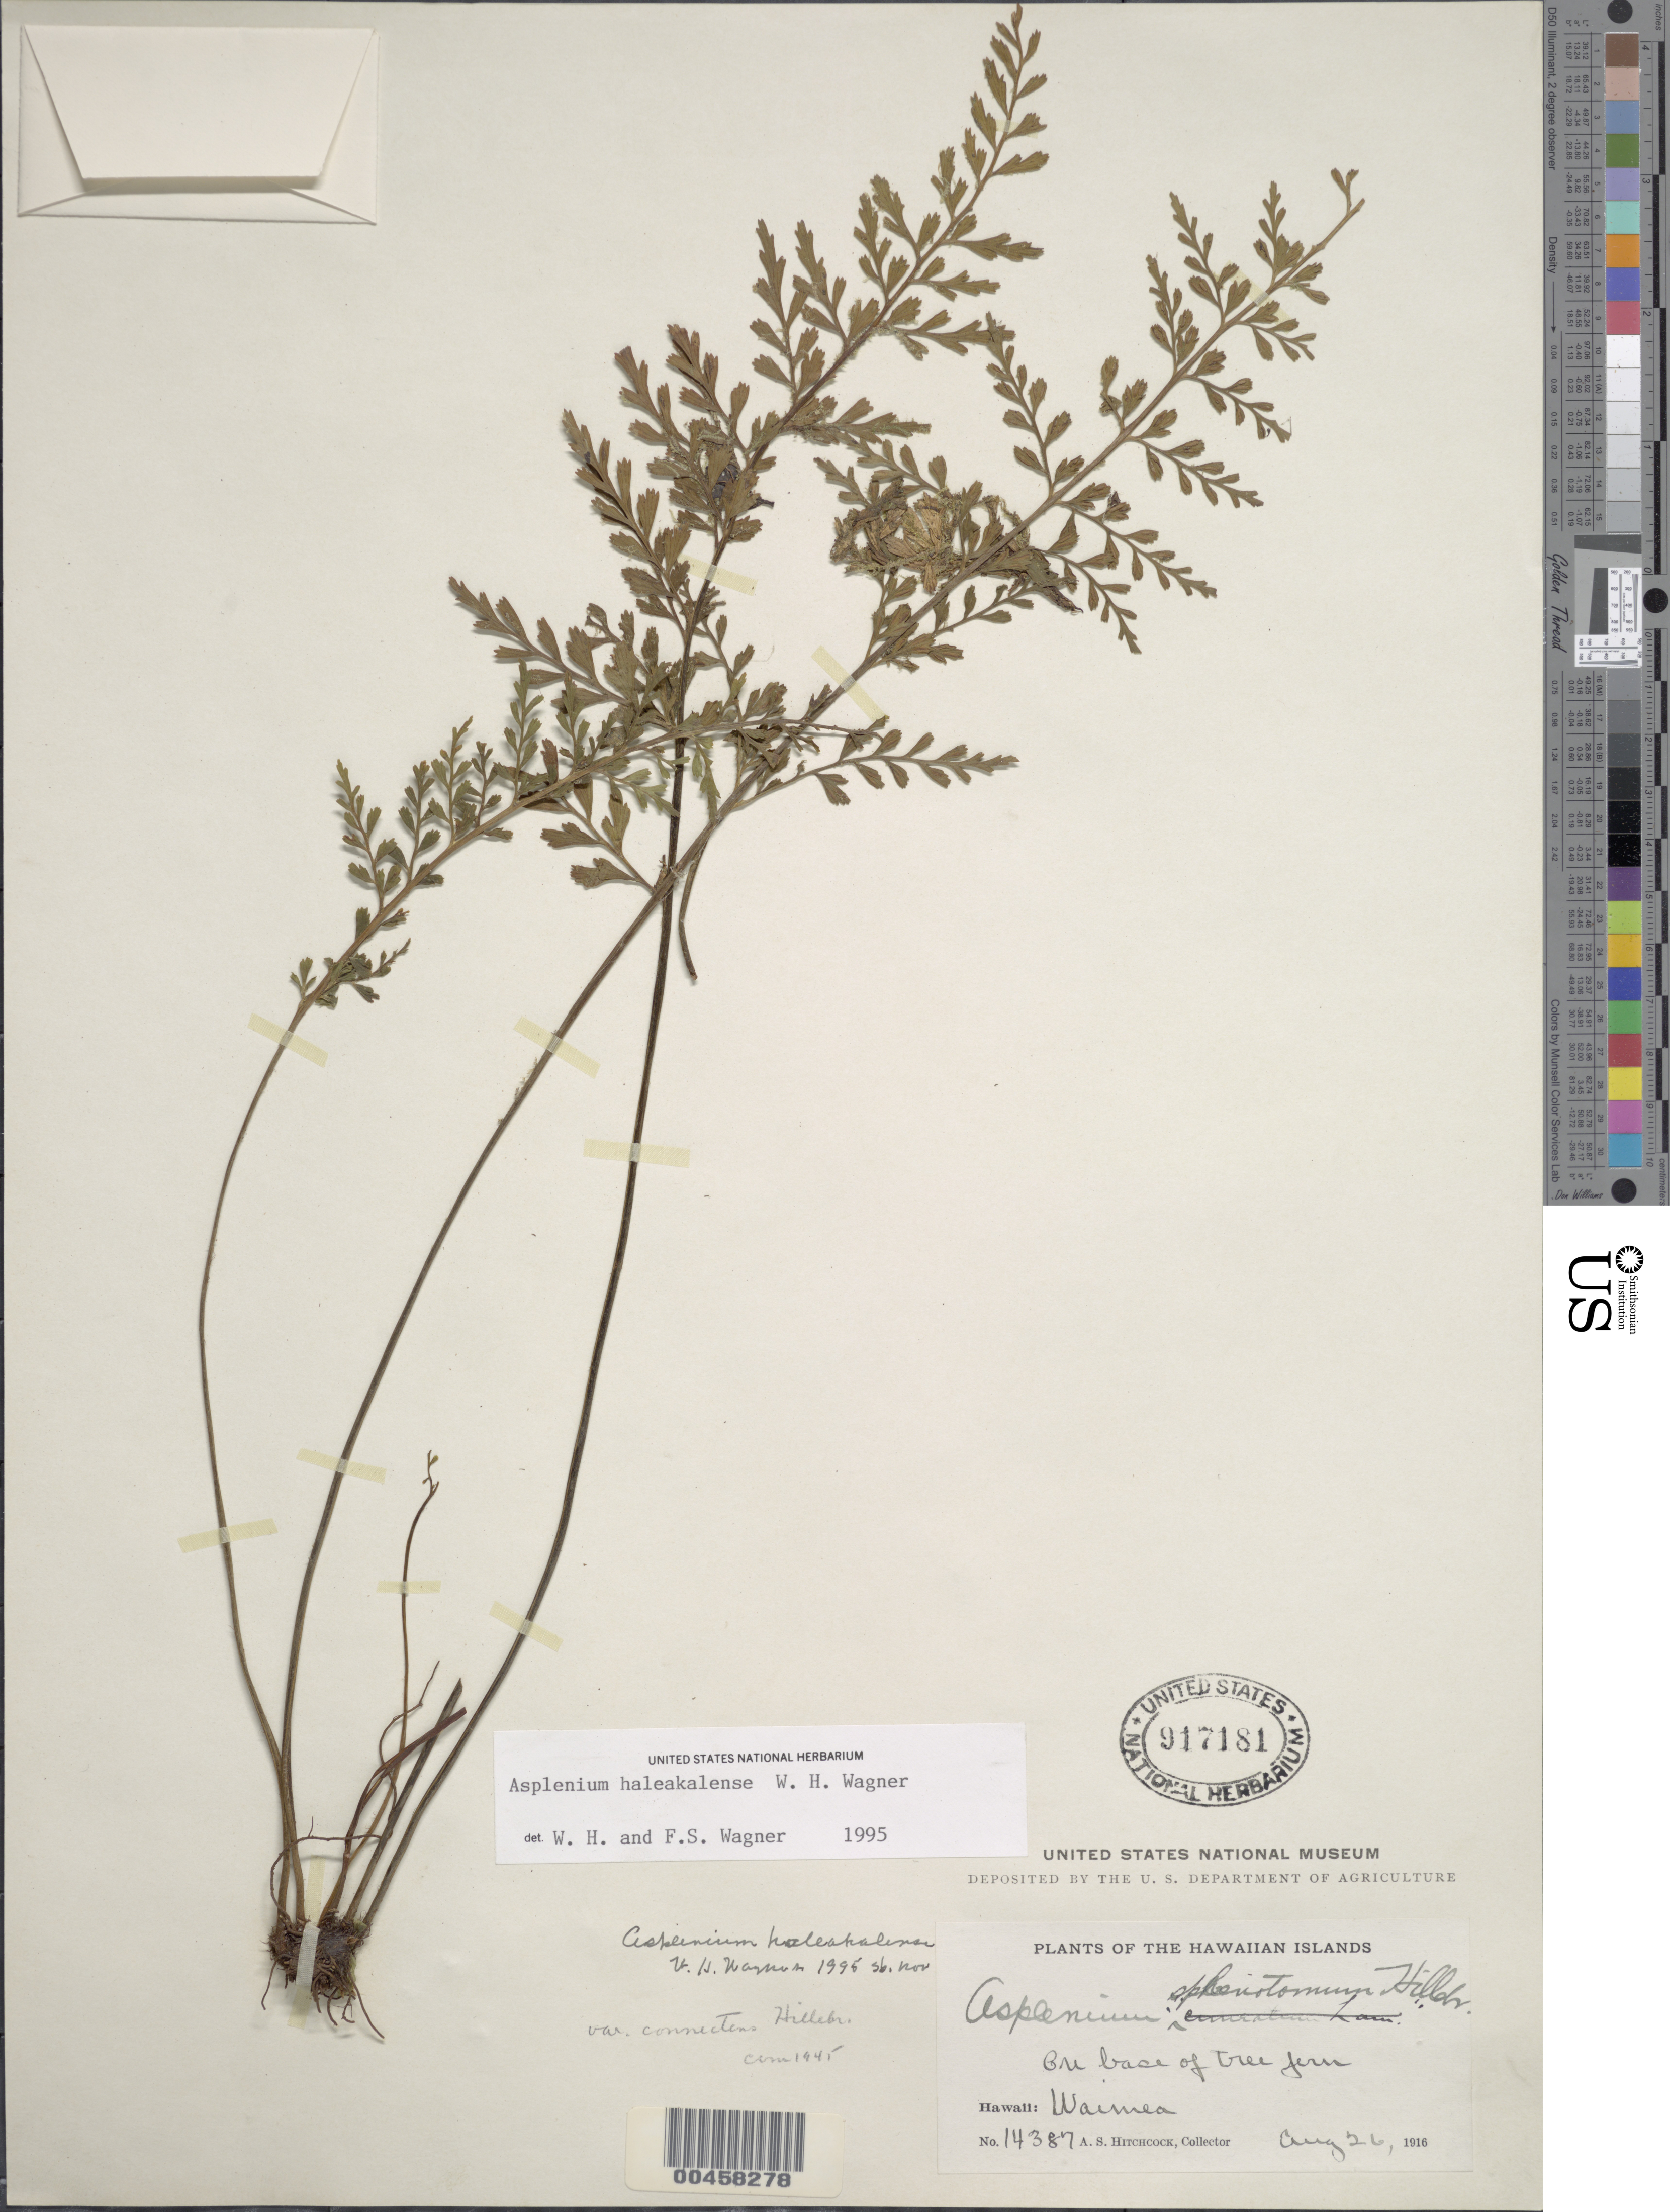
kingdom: Plantae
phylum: Tracheophyta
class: Polypodiopsida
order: Polypodiales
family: Aspleniaceae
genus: Asplenium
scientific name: Asplenium haleakalense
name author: W.H. Wagner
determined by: Wagner, W. L.; Wagner, F. S.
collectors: A. S. Hitchcock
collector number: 14387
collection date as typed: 16 Aug 1916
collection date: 1916-08-16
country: United States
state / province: Hawaii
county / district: Kauai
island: Kaua'i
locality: Waimea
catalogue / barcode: US 917181